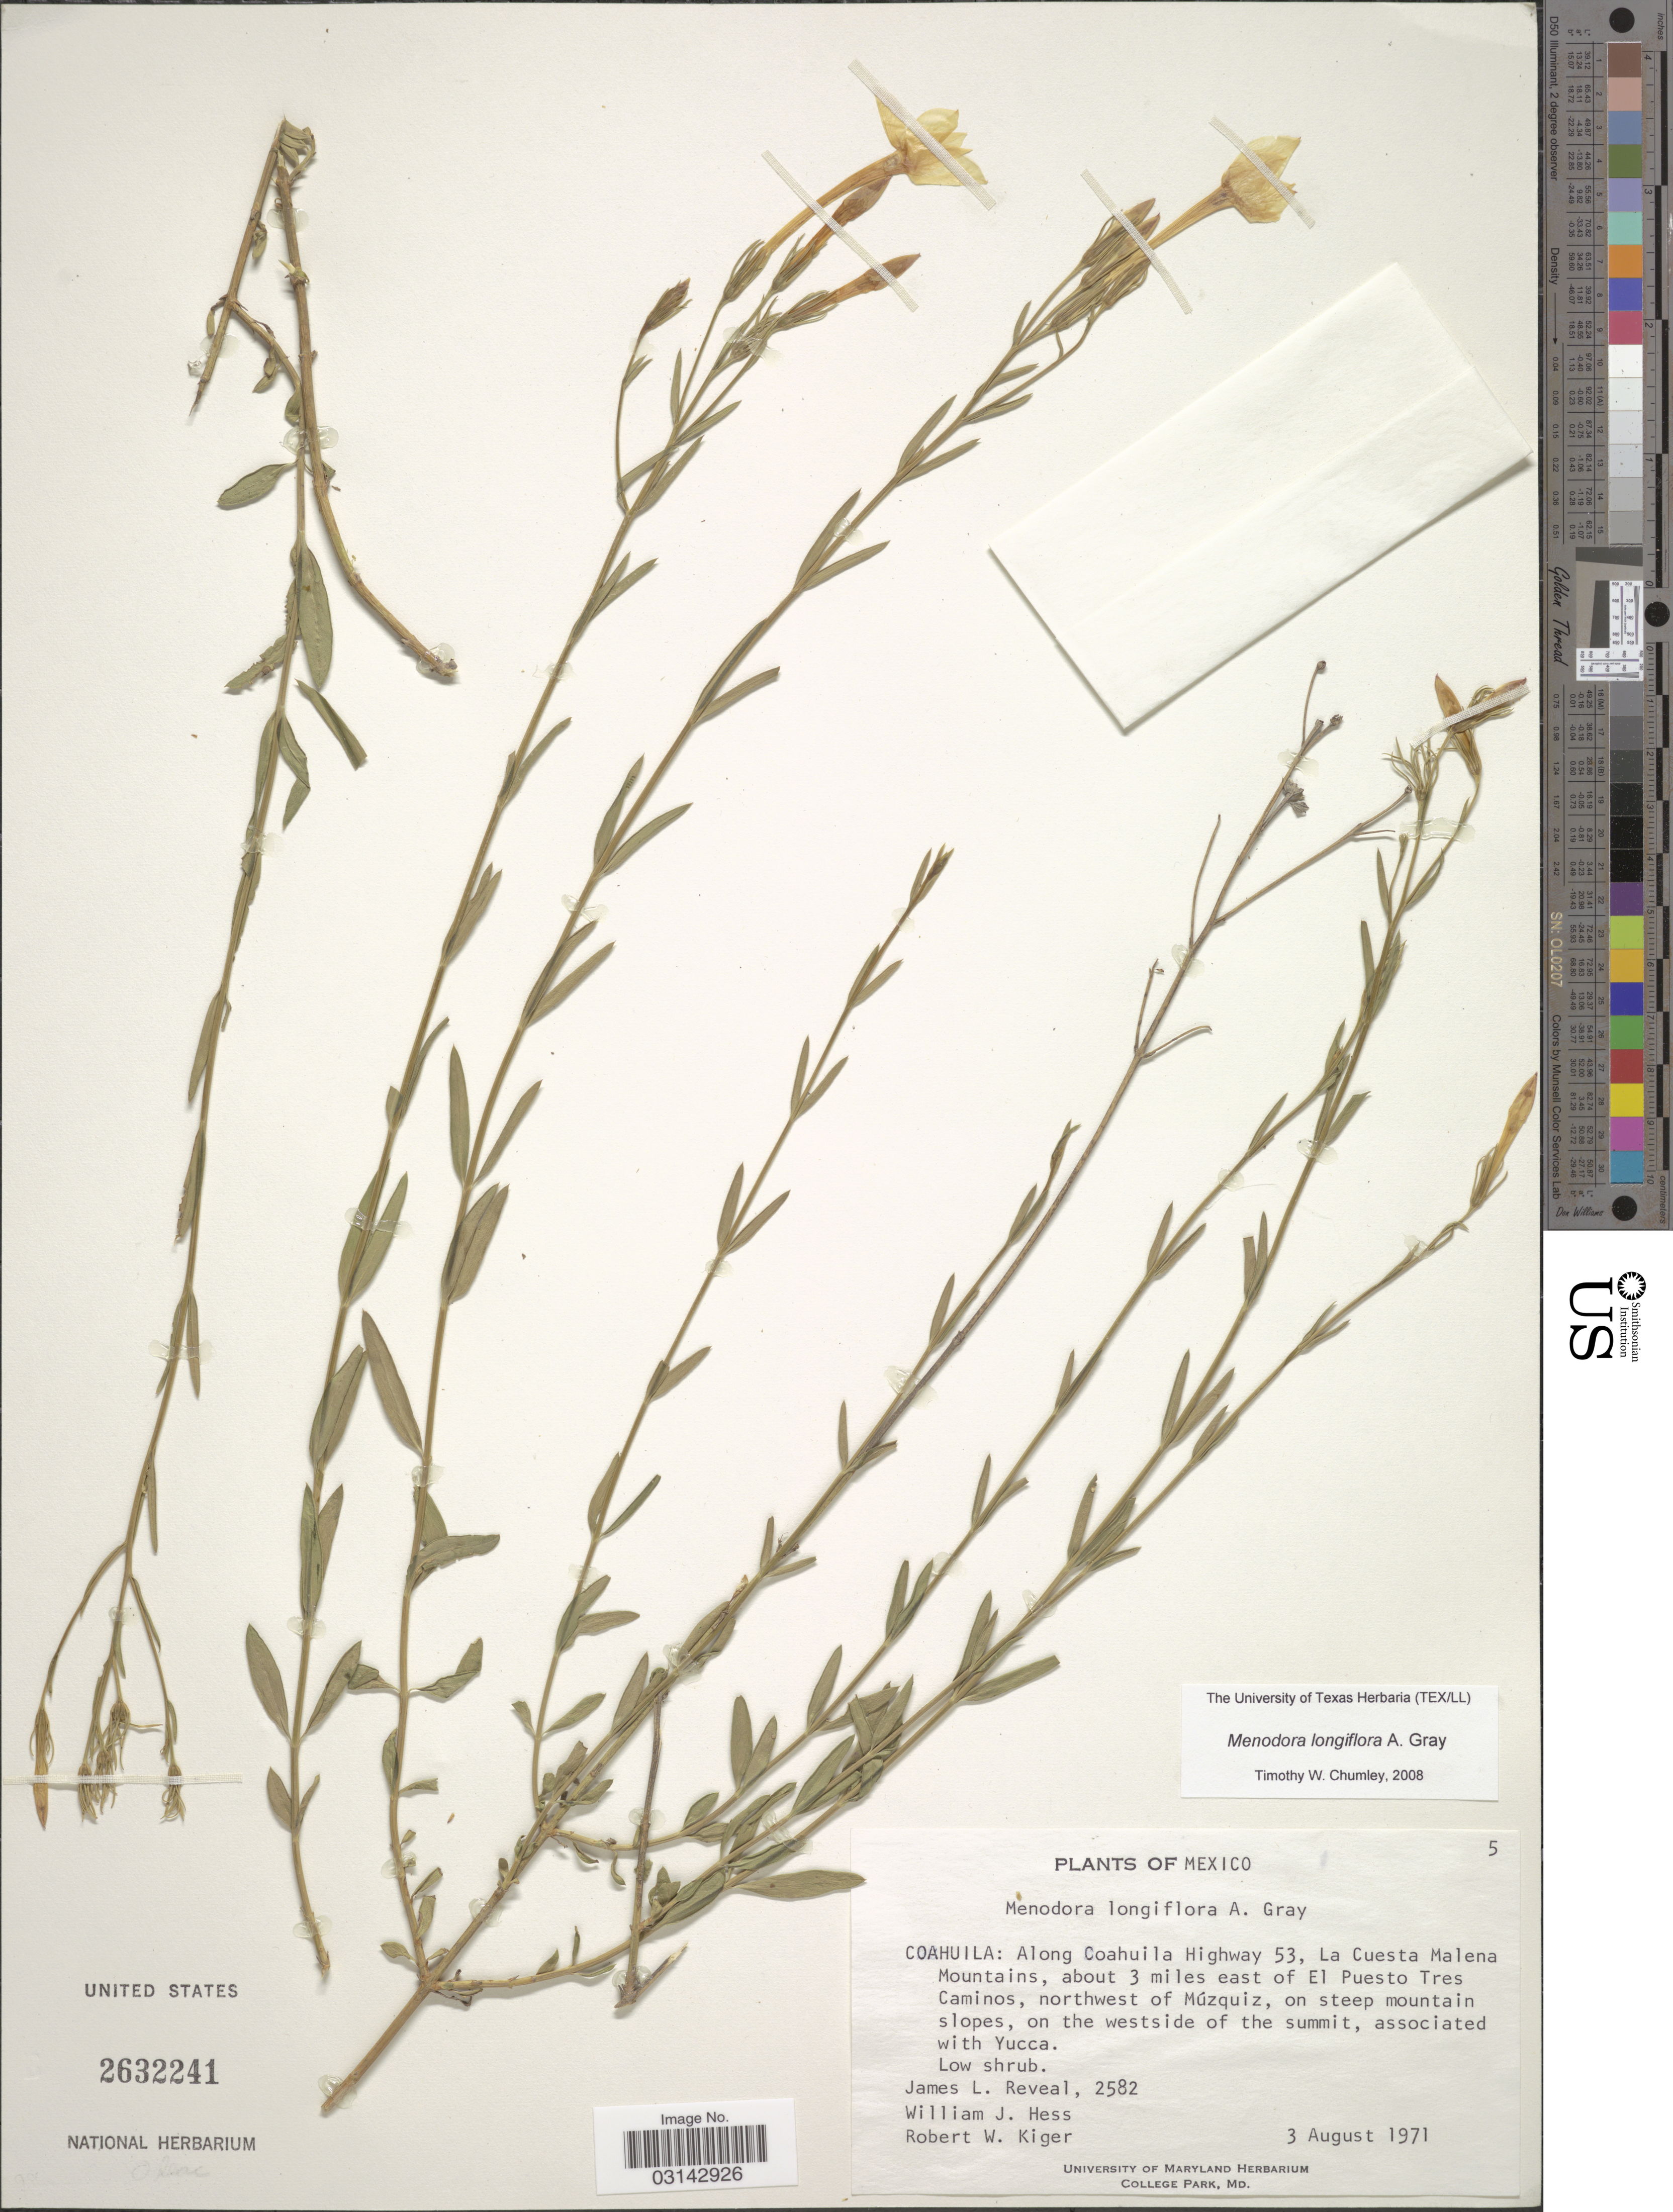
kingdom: Plantae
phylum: Tracheophyta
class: Magnoliopsida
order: Lamiales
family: Oleaceae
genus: Menodora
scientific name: Menodora longiflora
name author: A. Gray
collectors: J. L. Reveal, W. Hess & R. Kiger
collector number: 2582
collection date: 1971-08-03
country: Mexico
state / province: Coahuila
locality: Along Coahuila Highway 53, La Cuesta Malena Mountains, about 3 miles east of El Puesto Tres Caminos, northwest of Múzquiz, on steep mountain slopes, on the westside of the summit, associated with Yucca.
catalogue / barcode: US 2632241